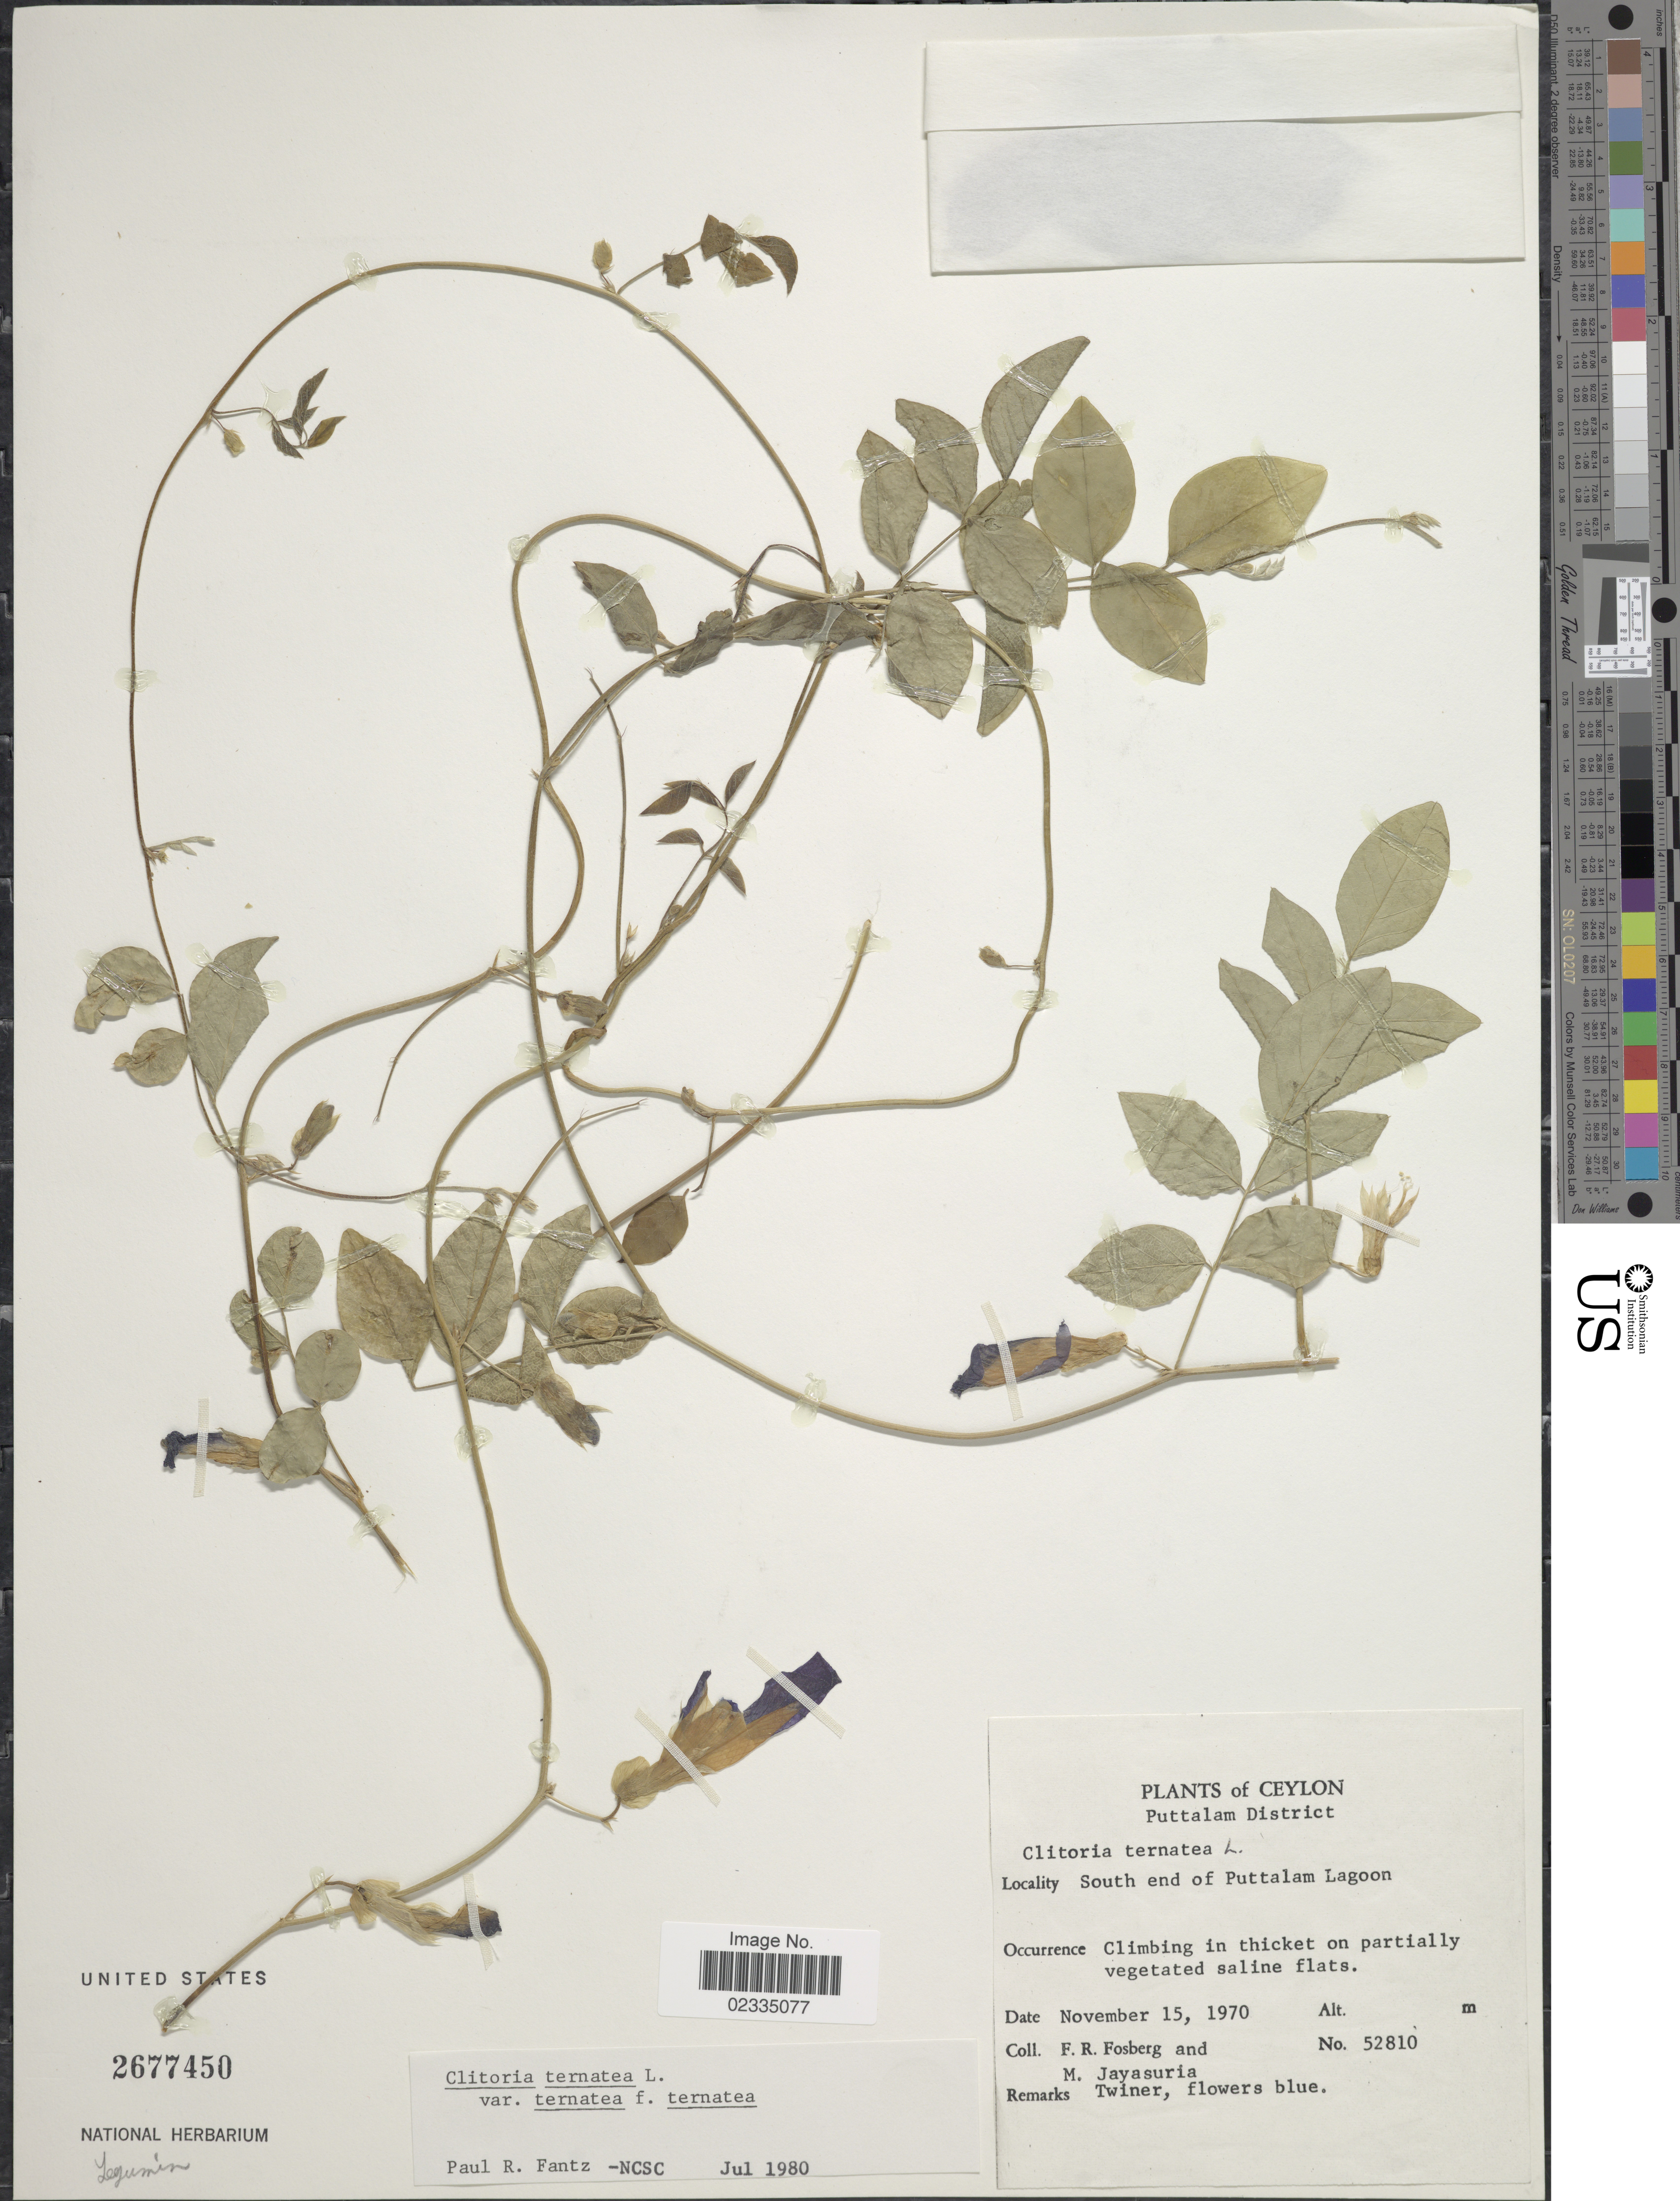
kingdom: Plantae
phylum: Tracheophyta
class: Magnoliopsida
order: Fabales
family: Fabaceae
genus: Clitoria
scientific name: Clitoria ternatea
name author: L.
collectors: F. R. Fosberg & M. Jayasuria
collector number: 52810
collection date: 1970-11-15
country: Sri Lanka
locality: Ceylon, Puttalam District, South end of Puttalam Lagoon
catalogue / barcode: US 2677450